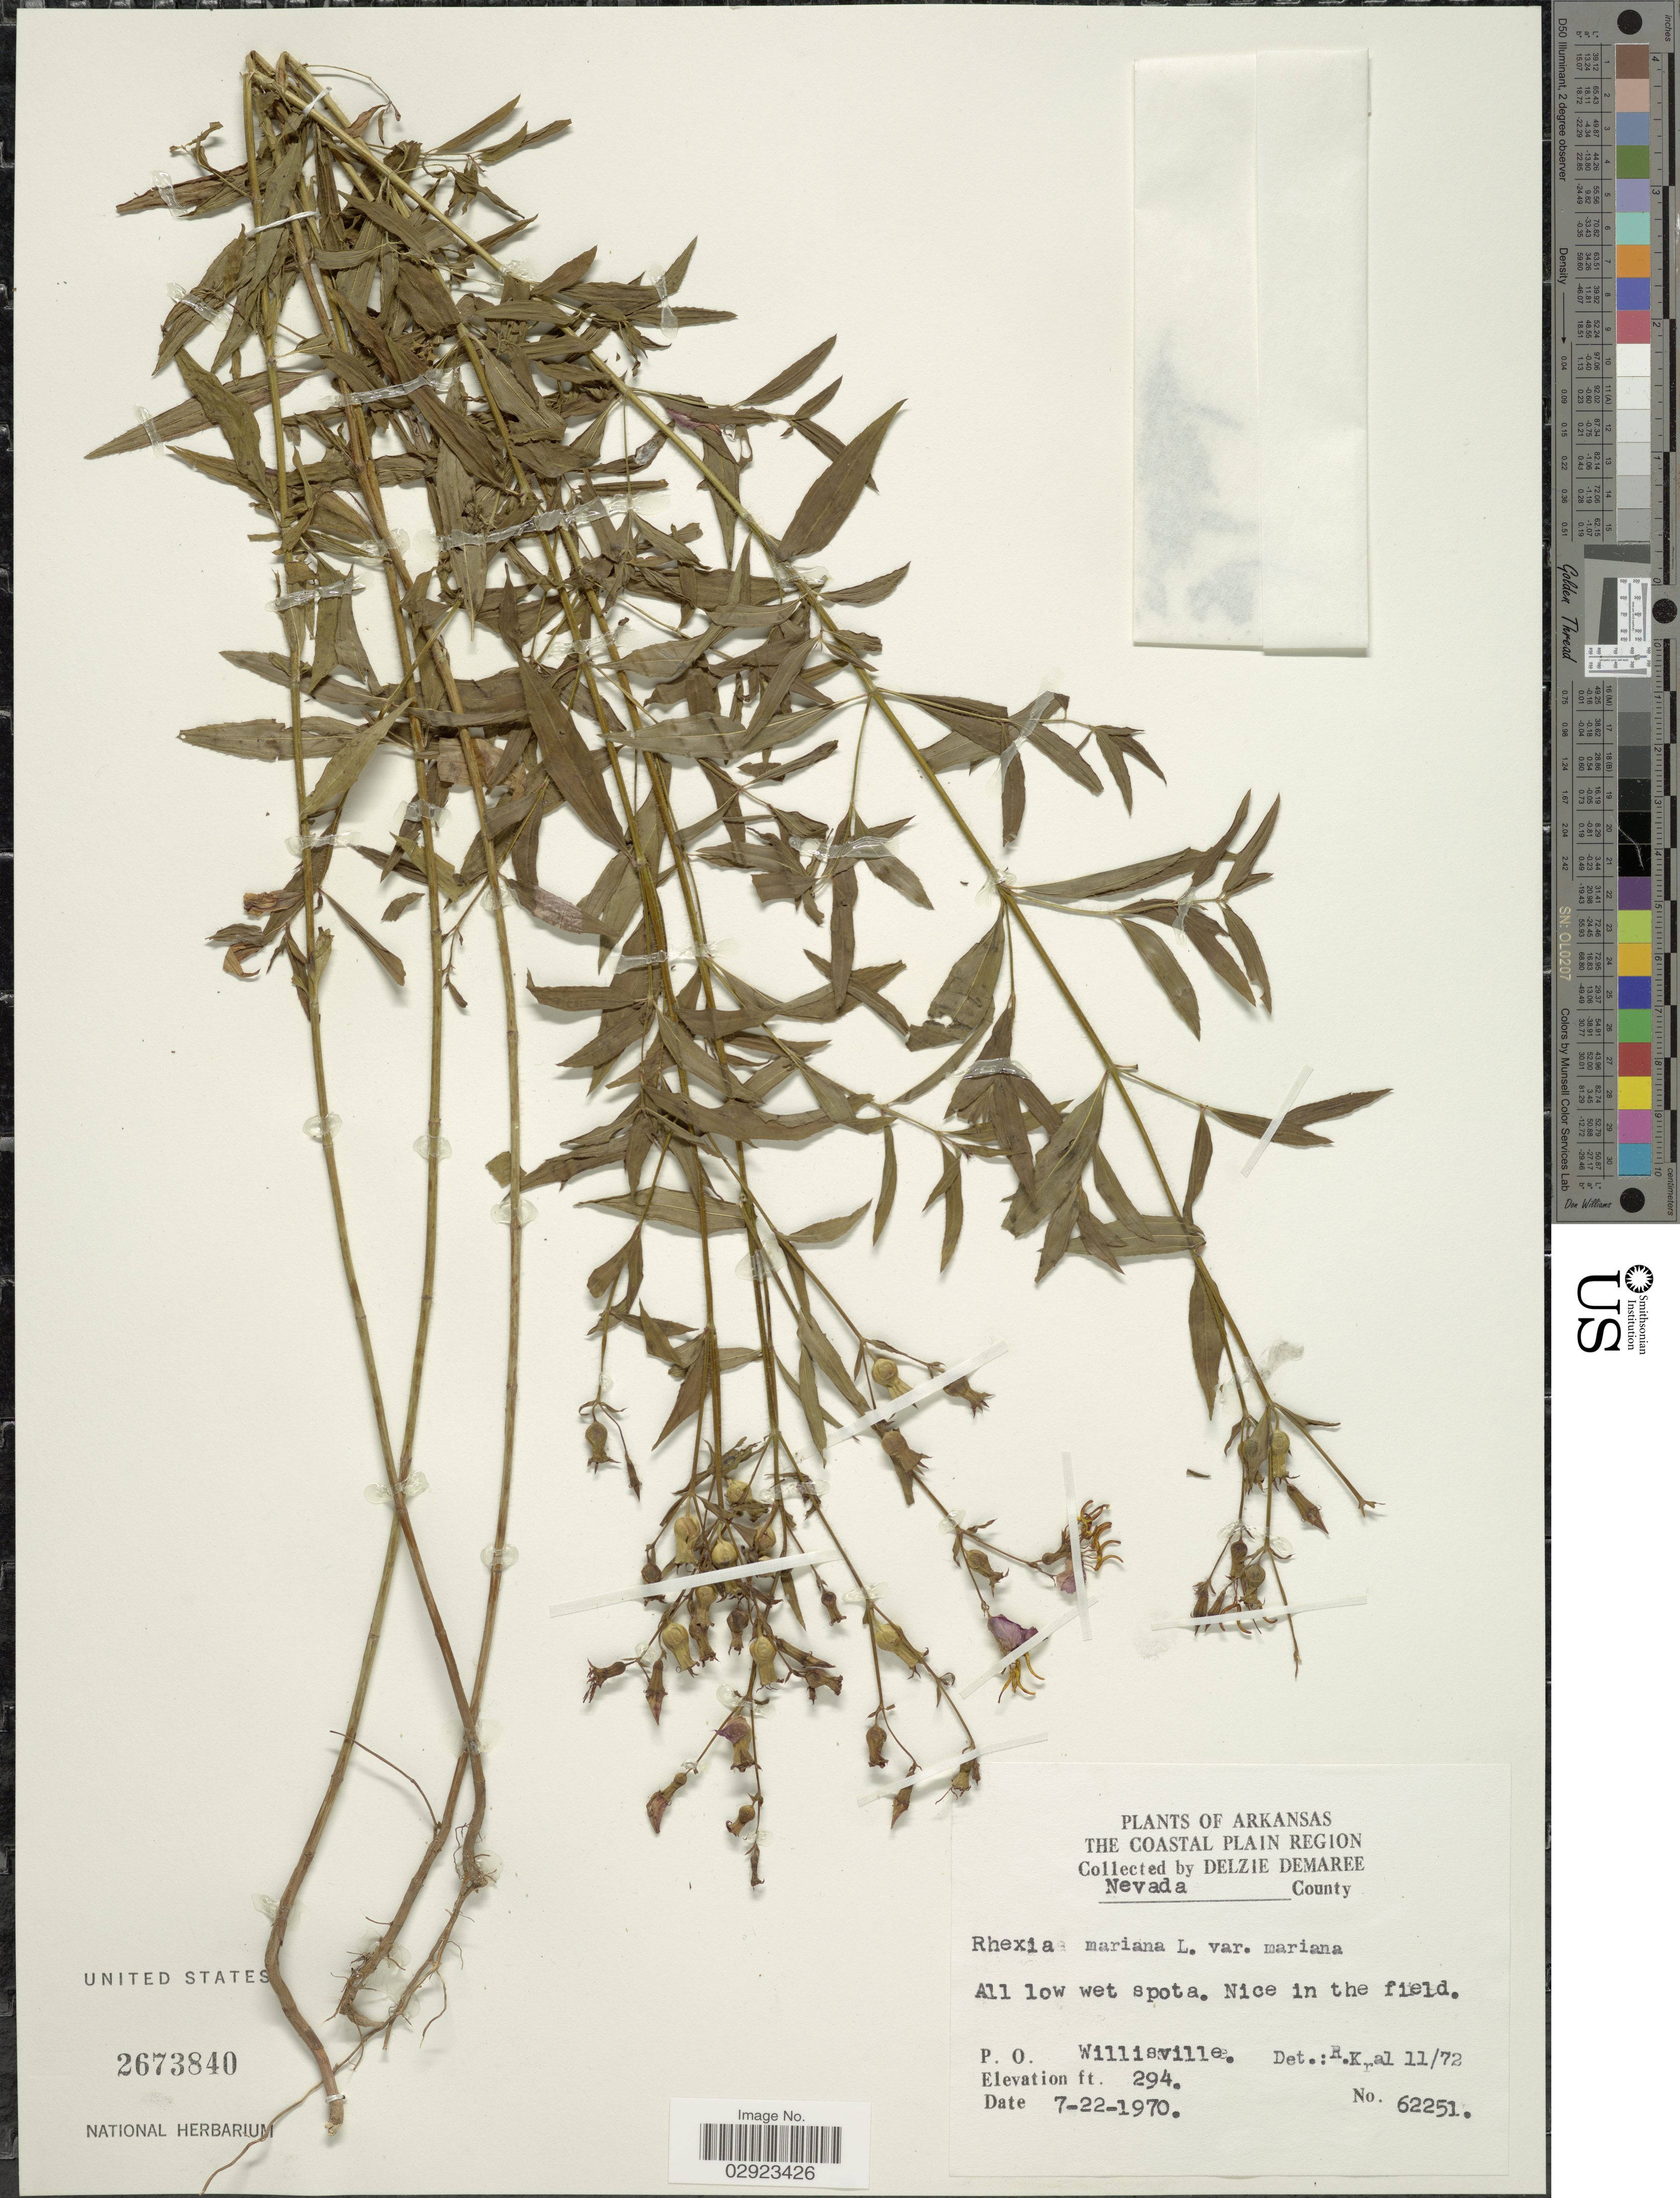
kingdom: Plantae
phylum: Tracheophyta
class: Magnoliopsida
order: Myrtales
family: Melastomataceae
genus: Rhexia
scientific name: Rhexia mariana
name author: L.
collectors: D. Damaree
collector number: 62251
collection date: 1970-07-22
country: United States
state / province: Arkansas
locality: The Coastal Plain Region, Nevada County, P.O. Willisville.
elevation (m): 90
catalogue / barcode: US 2673840